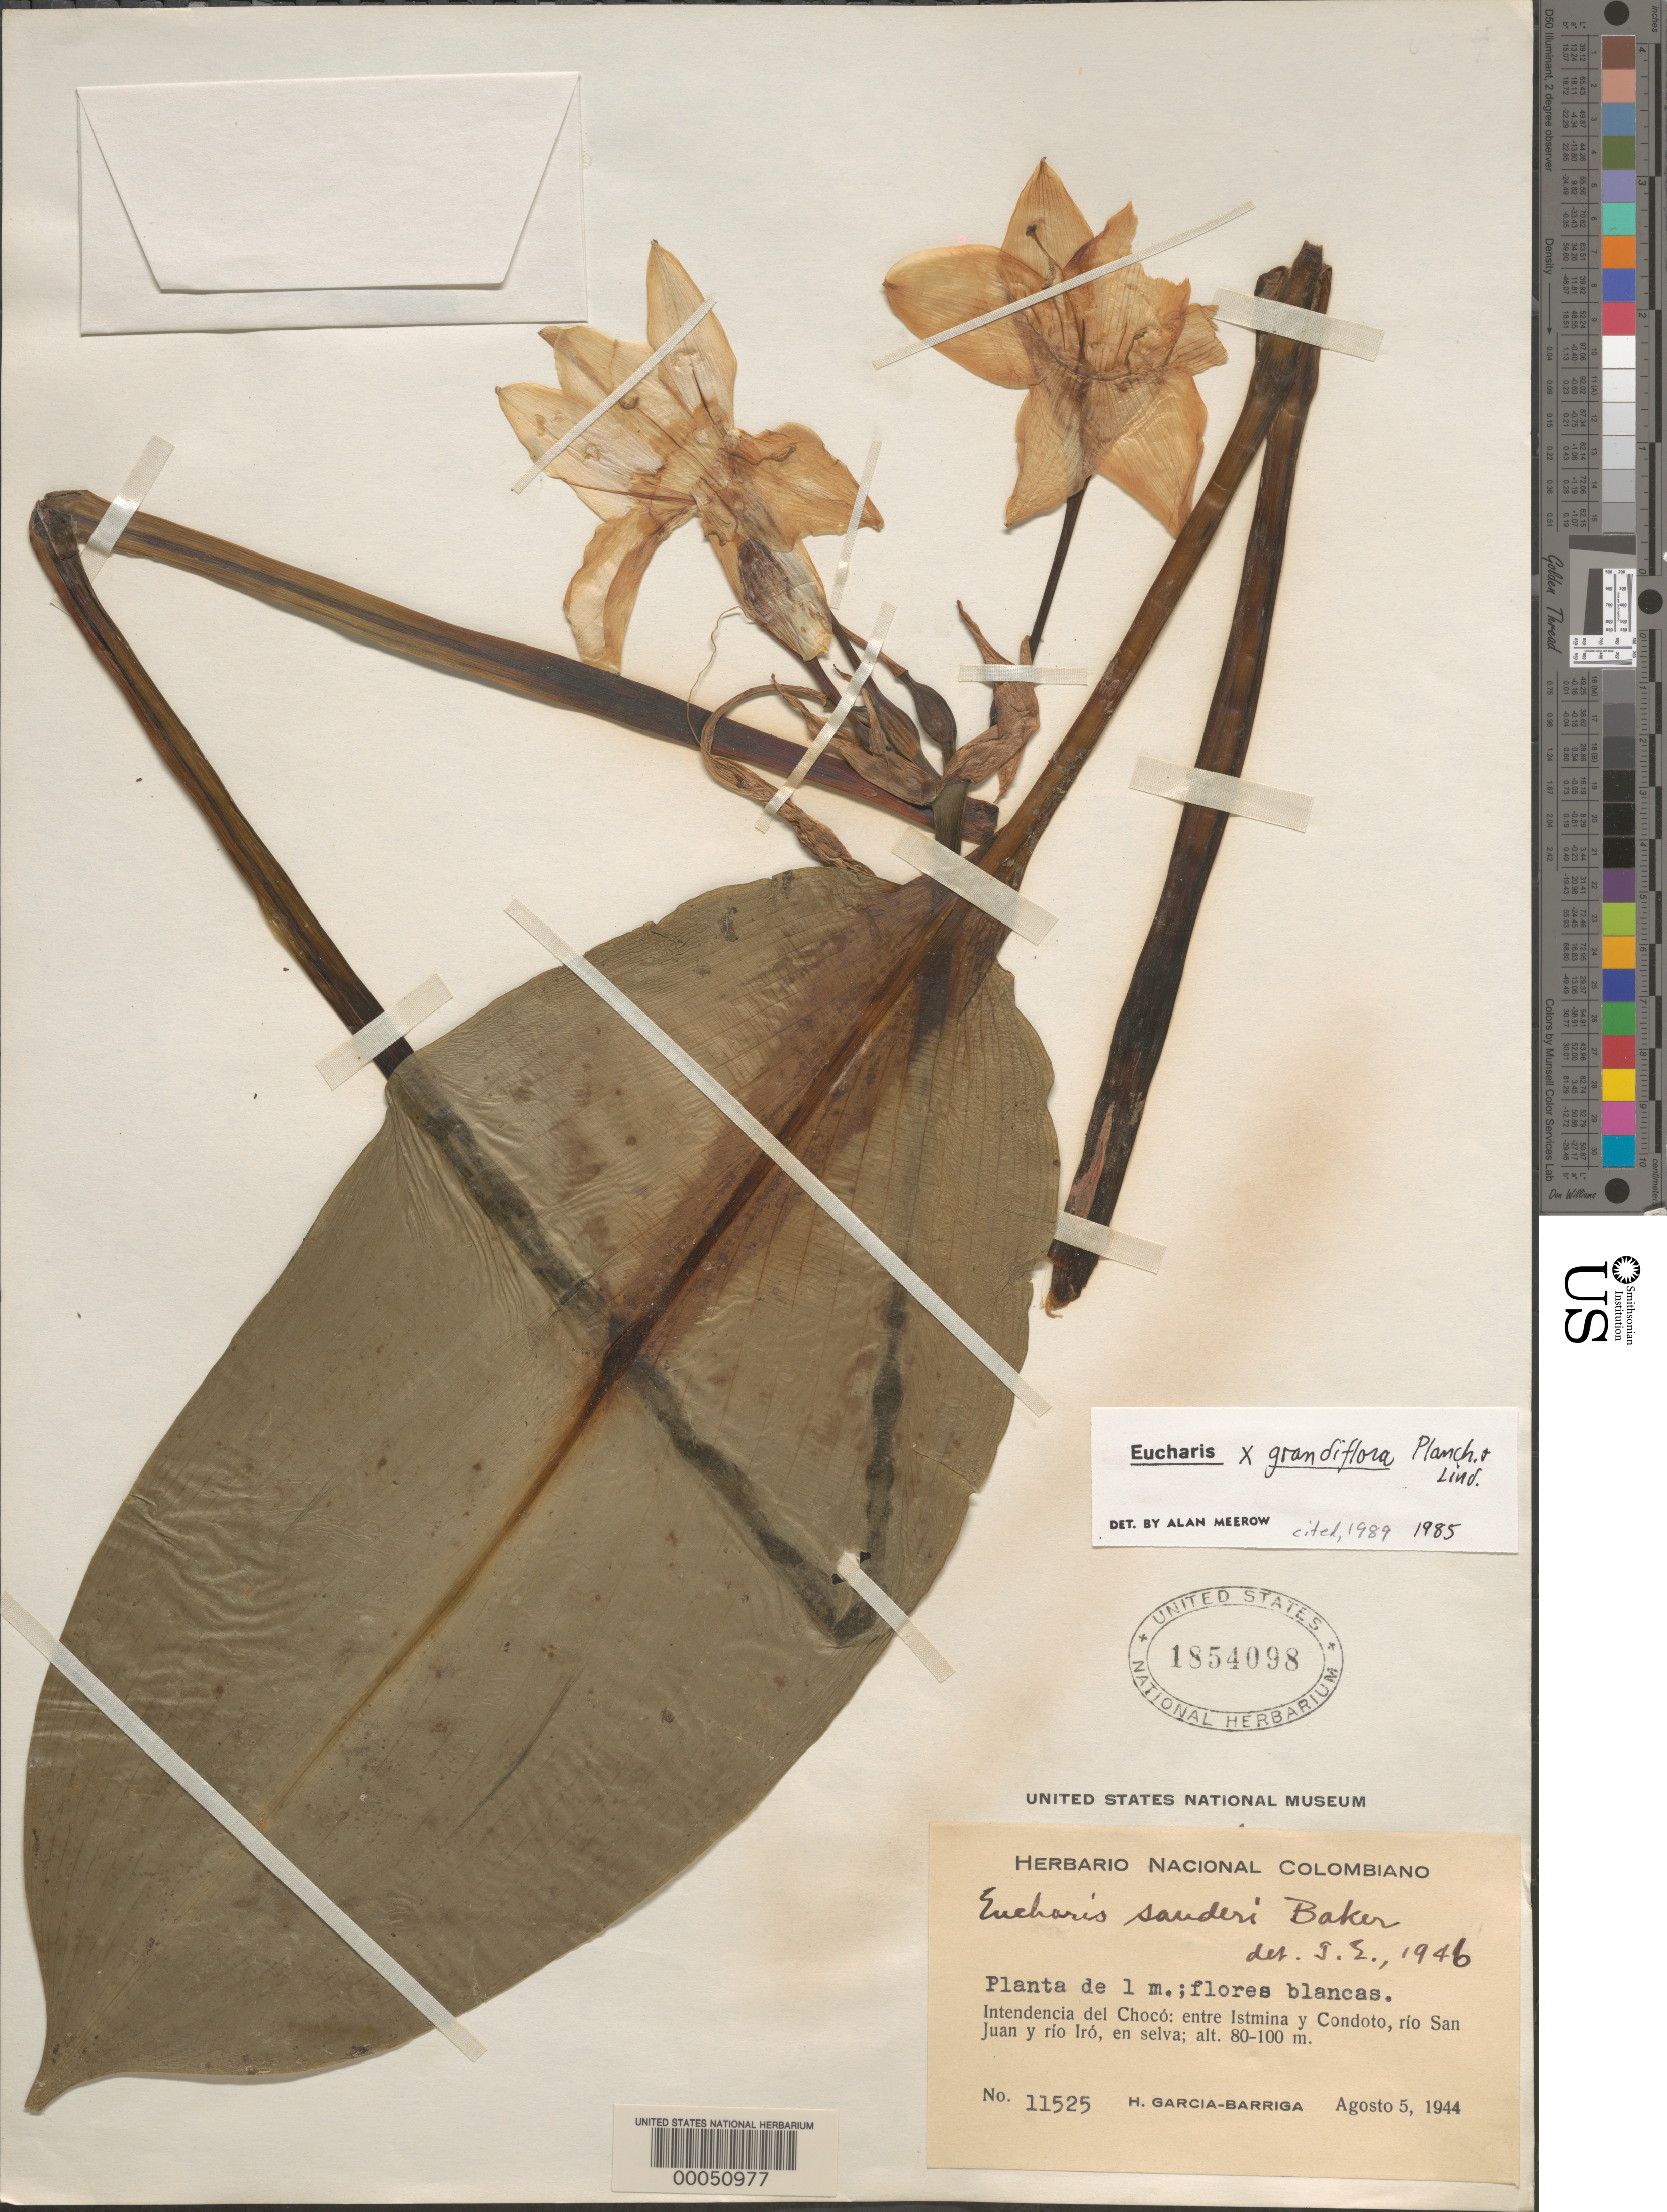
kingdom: Plantae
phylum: Tracheophyta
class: Liliopsida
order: Asparagales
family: Amaryllidaceae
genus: Eucharis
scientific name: Eucharis grandiflora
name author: Planch. & B.L. Linden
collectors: H. García Barriga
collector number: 11525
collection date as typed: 05 Aug 1944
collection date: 1944-08-05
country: Colombia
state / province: Chocó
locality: Between IstMina and Condoto, Rio San Juan and Rio Iro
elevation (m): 80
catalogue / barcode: US 1854098